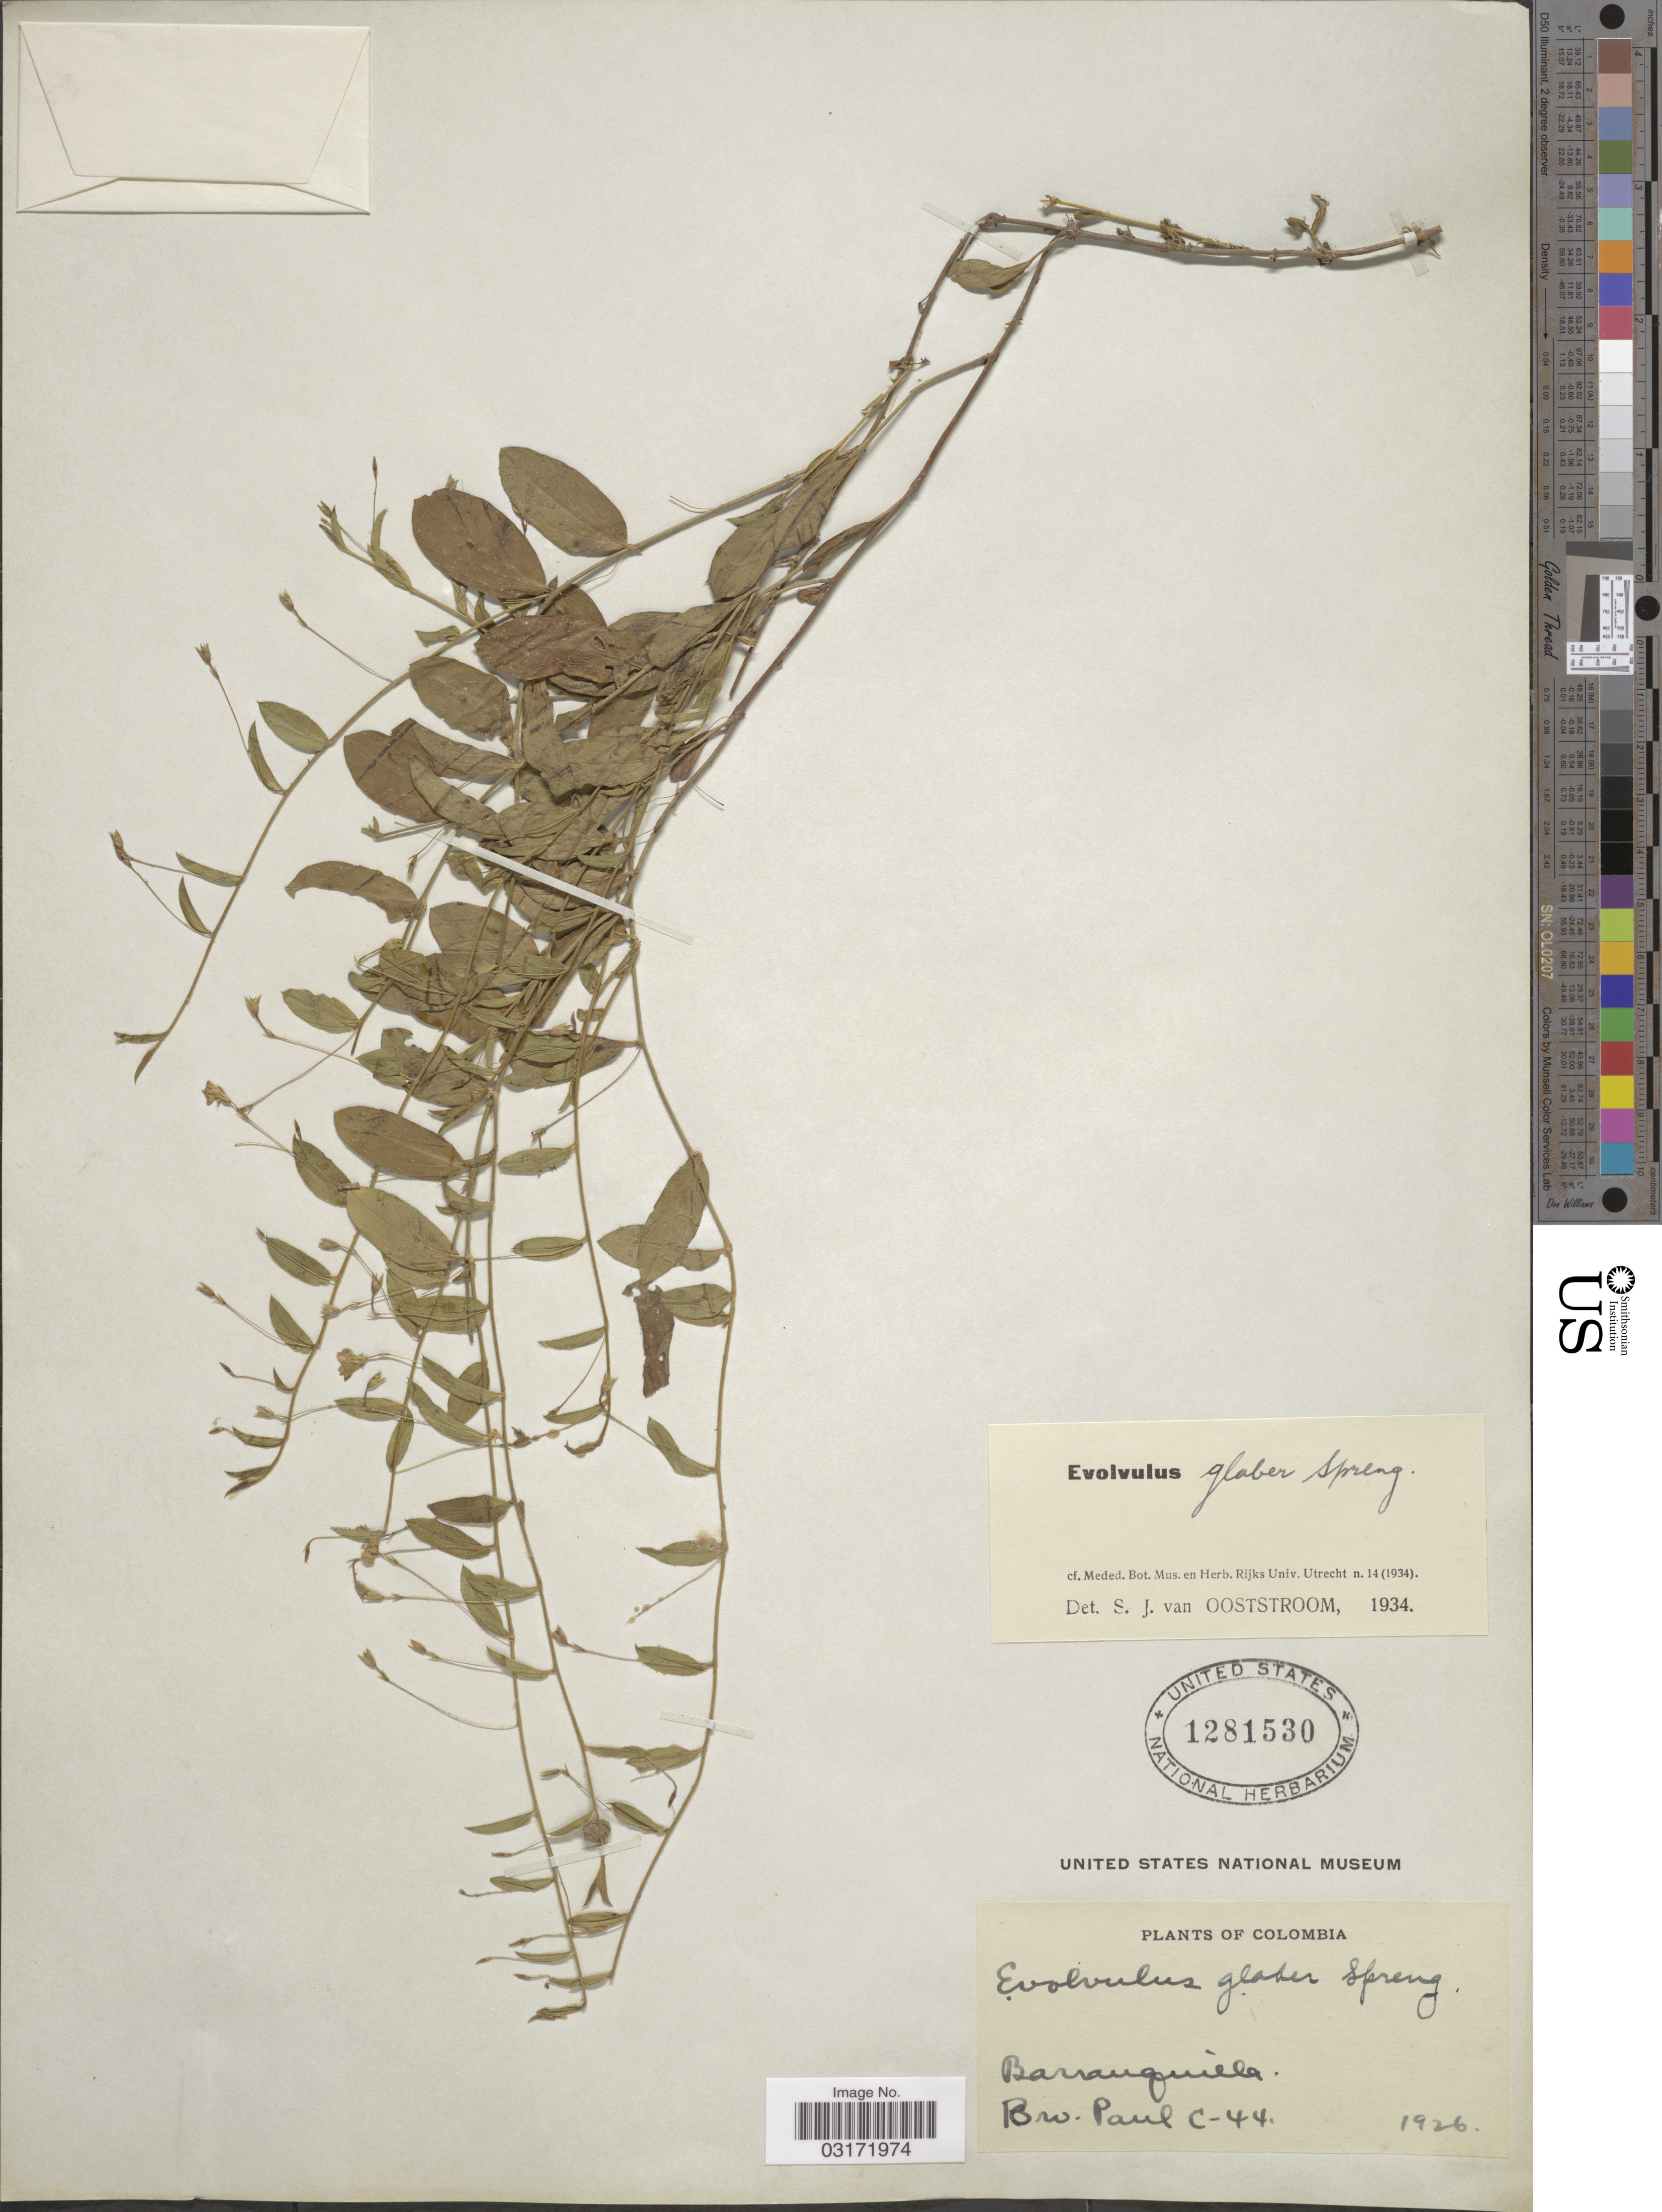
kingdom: Plantae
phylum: Tracheophyta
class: Magnoliopsida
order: Solanales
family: Convolvulaceae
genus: Evolvulus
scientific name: Evolvulus glaber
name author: Spreng.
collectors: B. Paul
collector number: C-44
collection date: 1926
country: Colombia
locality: Barranquilla.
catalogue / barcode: US 1281530